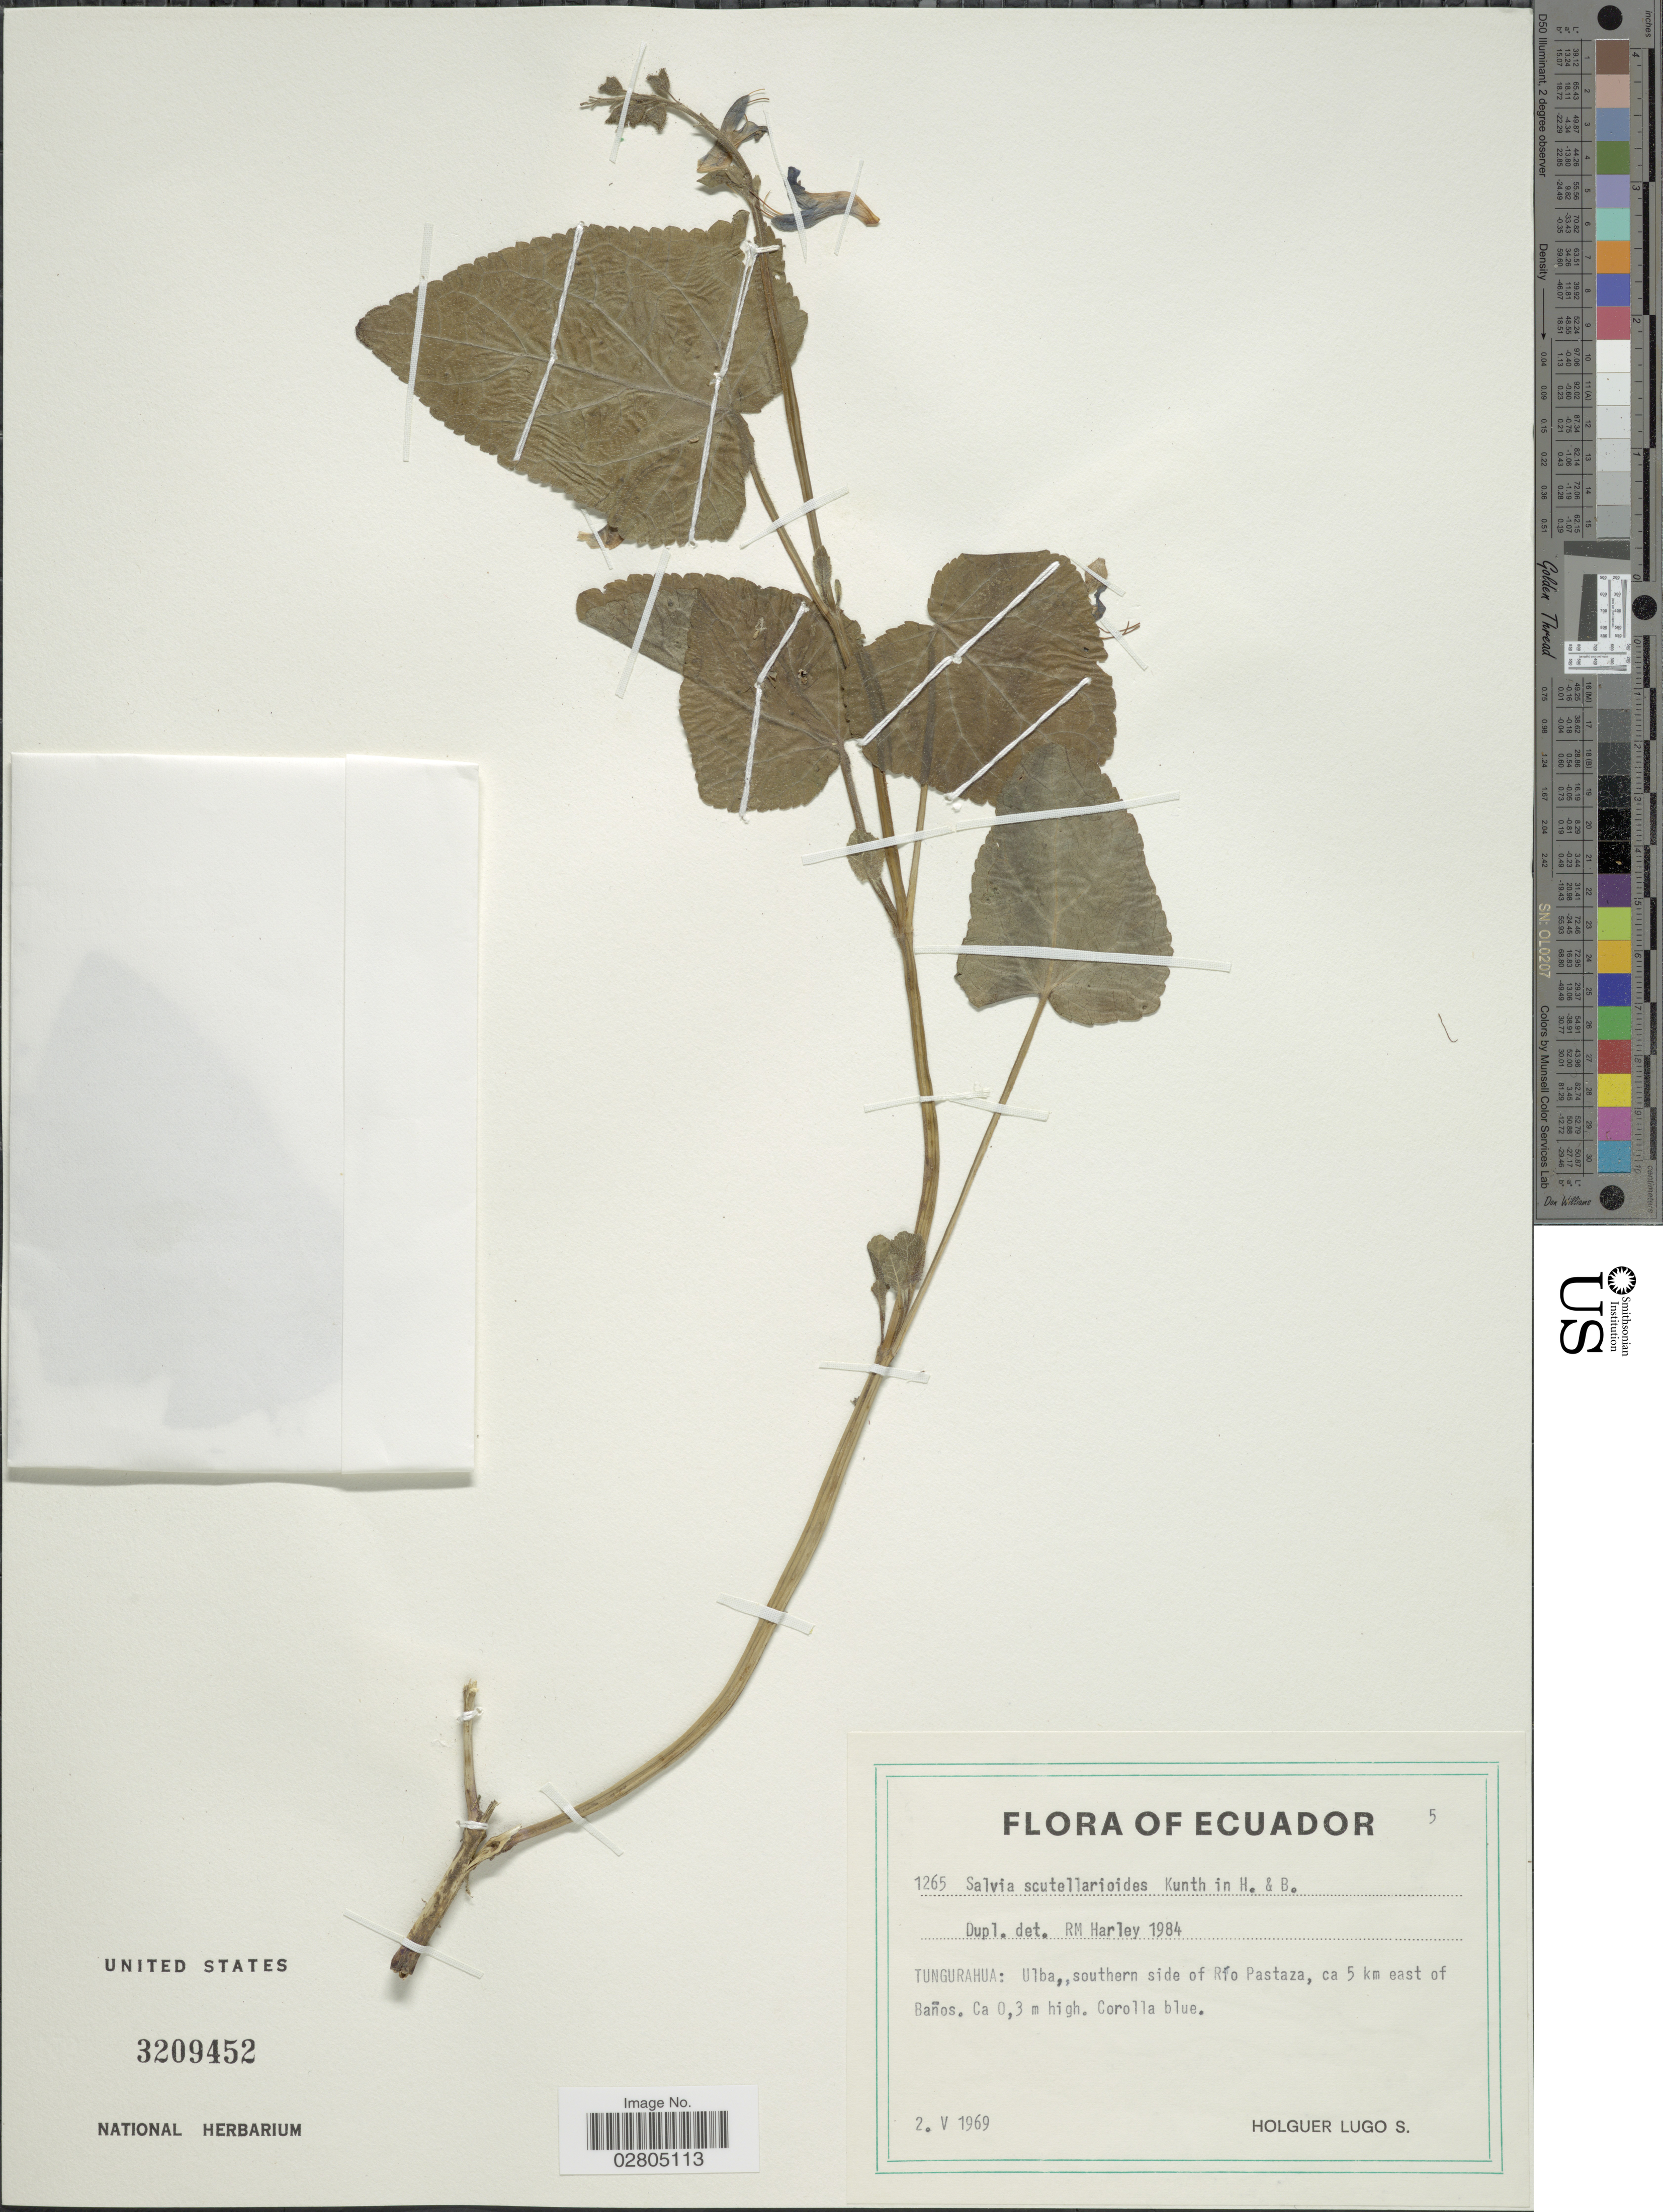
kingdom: Plantae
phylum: Tracheophyta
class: Magnoliopsida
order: Lamiales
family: Lamiaceae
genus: Salvia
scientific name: Salvia scutellarioides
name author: Kunth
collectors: H. Lugo S.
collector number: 1265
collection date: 1969-05-02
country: Ecuador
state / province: Tungurahua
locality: Ulba, southern side of Río Pastaza, ca 5 km east of Baños.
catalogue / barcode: US 3209452